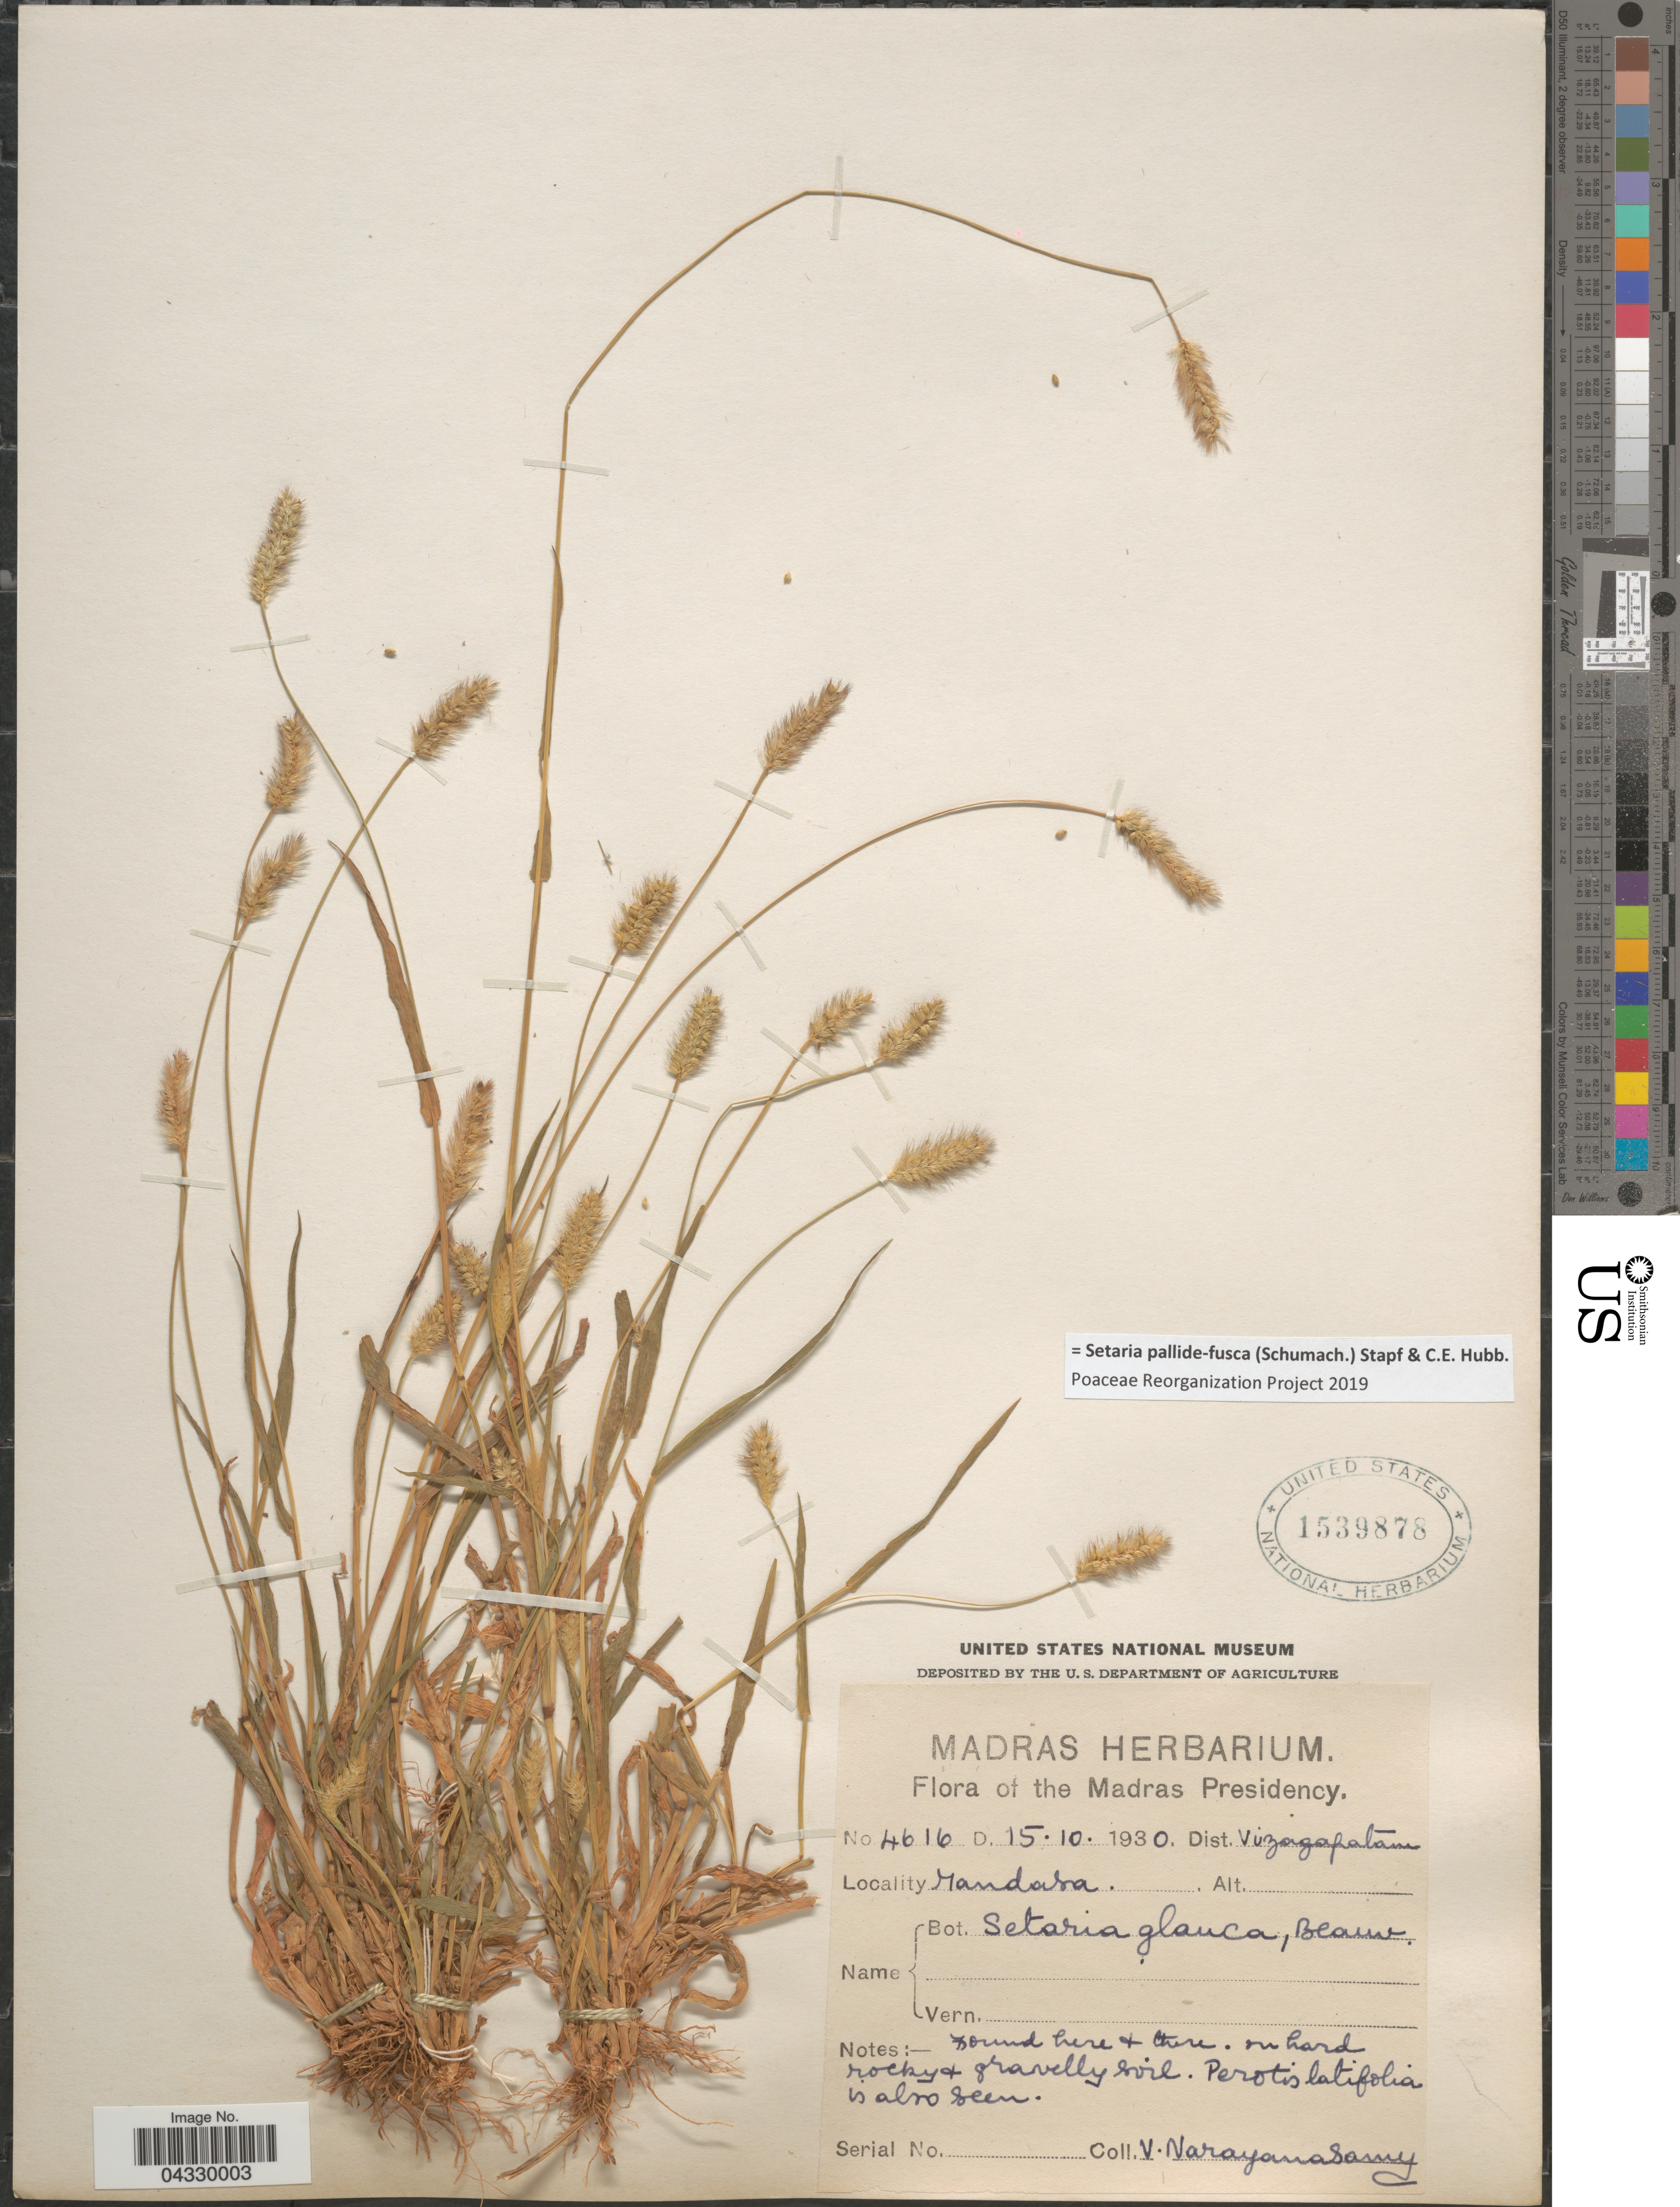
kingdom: Plantae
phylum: Tracheophyta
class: Liliopsida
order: Poales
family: Poaceae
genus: Setaria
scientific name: Setaria pallide-fusca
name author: (Schumach.) Stapf & C.E. Hubb.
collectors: V. Narayanaswami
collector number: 4616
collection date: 1930-10-15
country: India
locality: Madras Presidency. Dist. Vizagapatam. Mandara.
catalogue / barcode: US 1539878